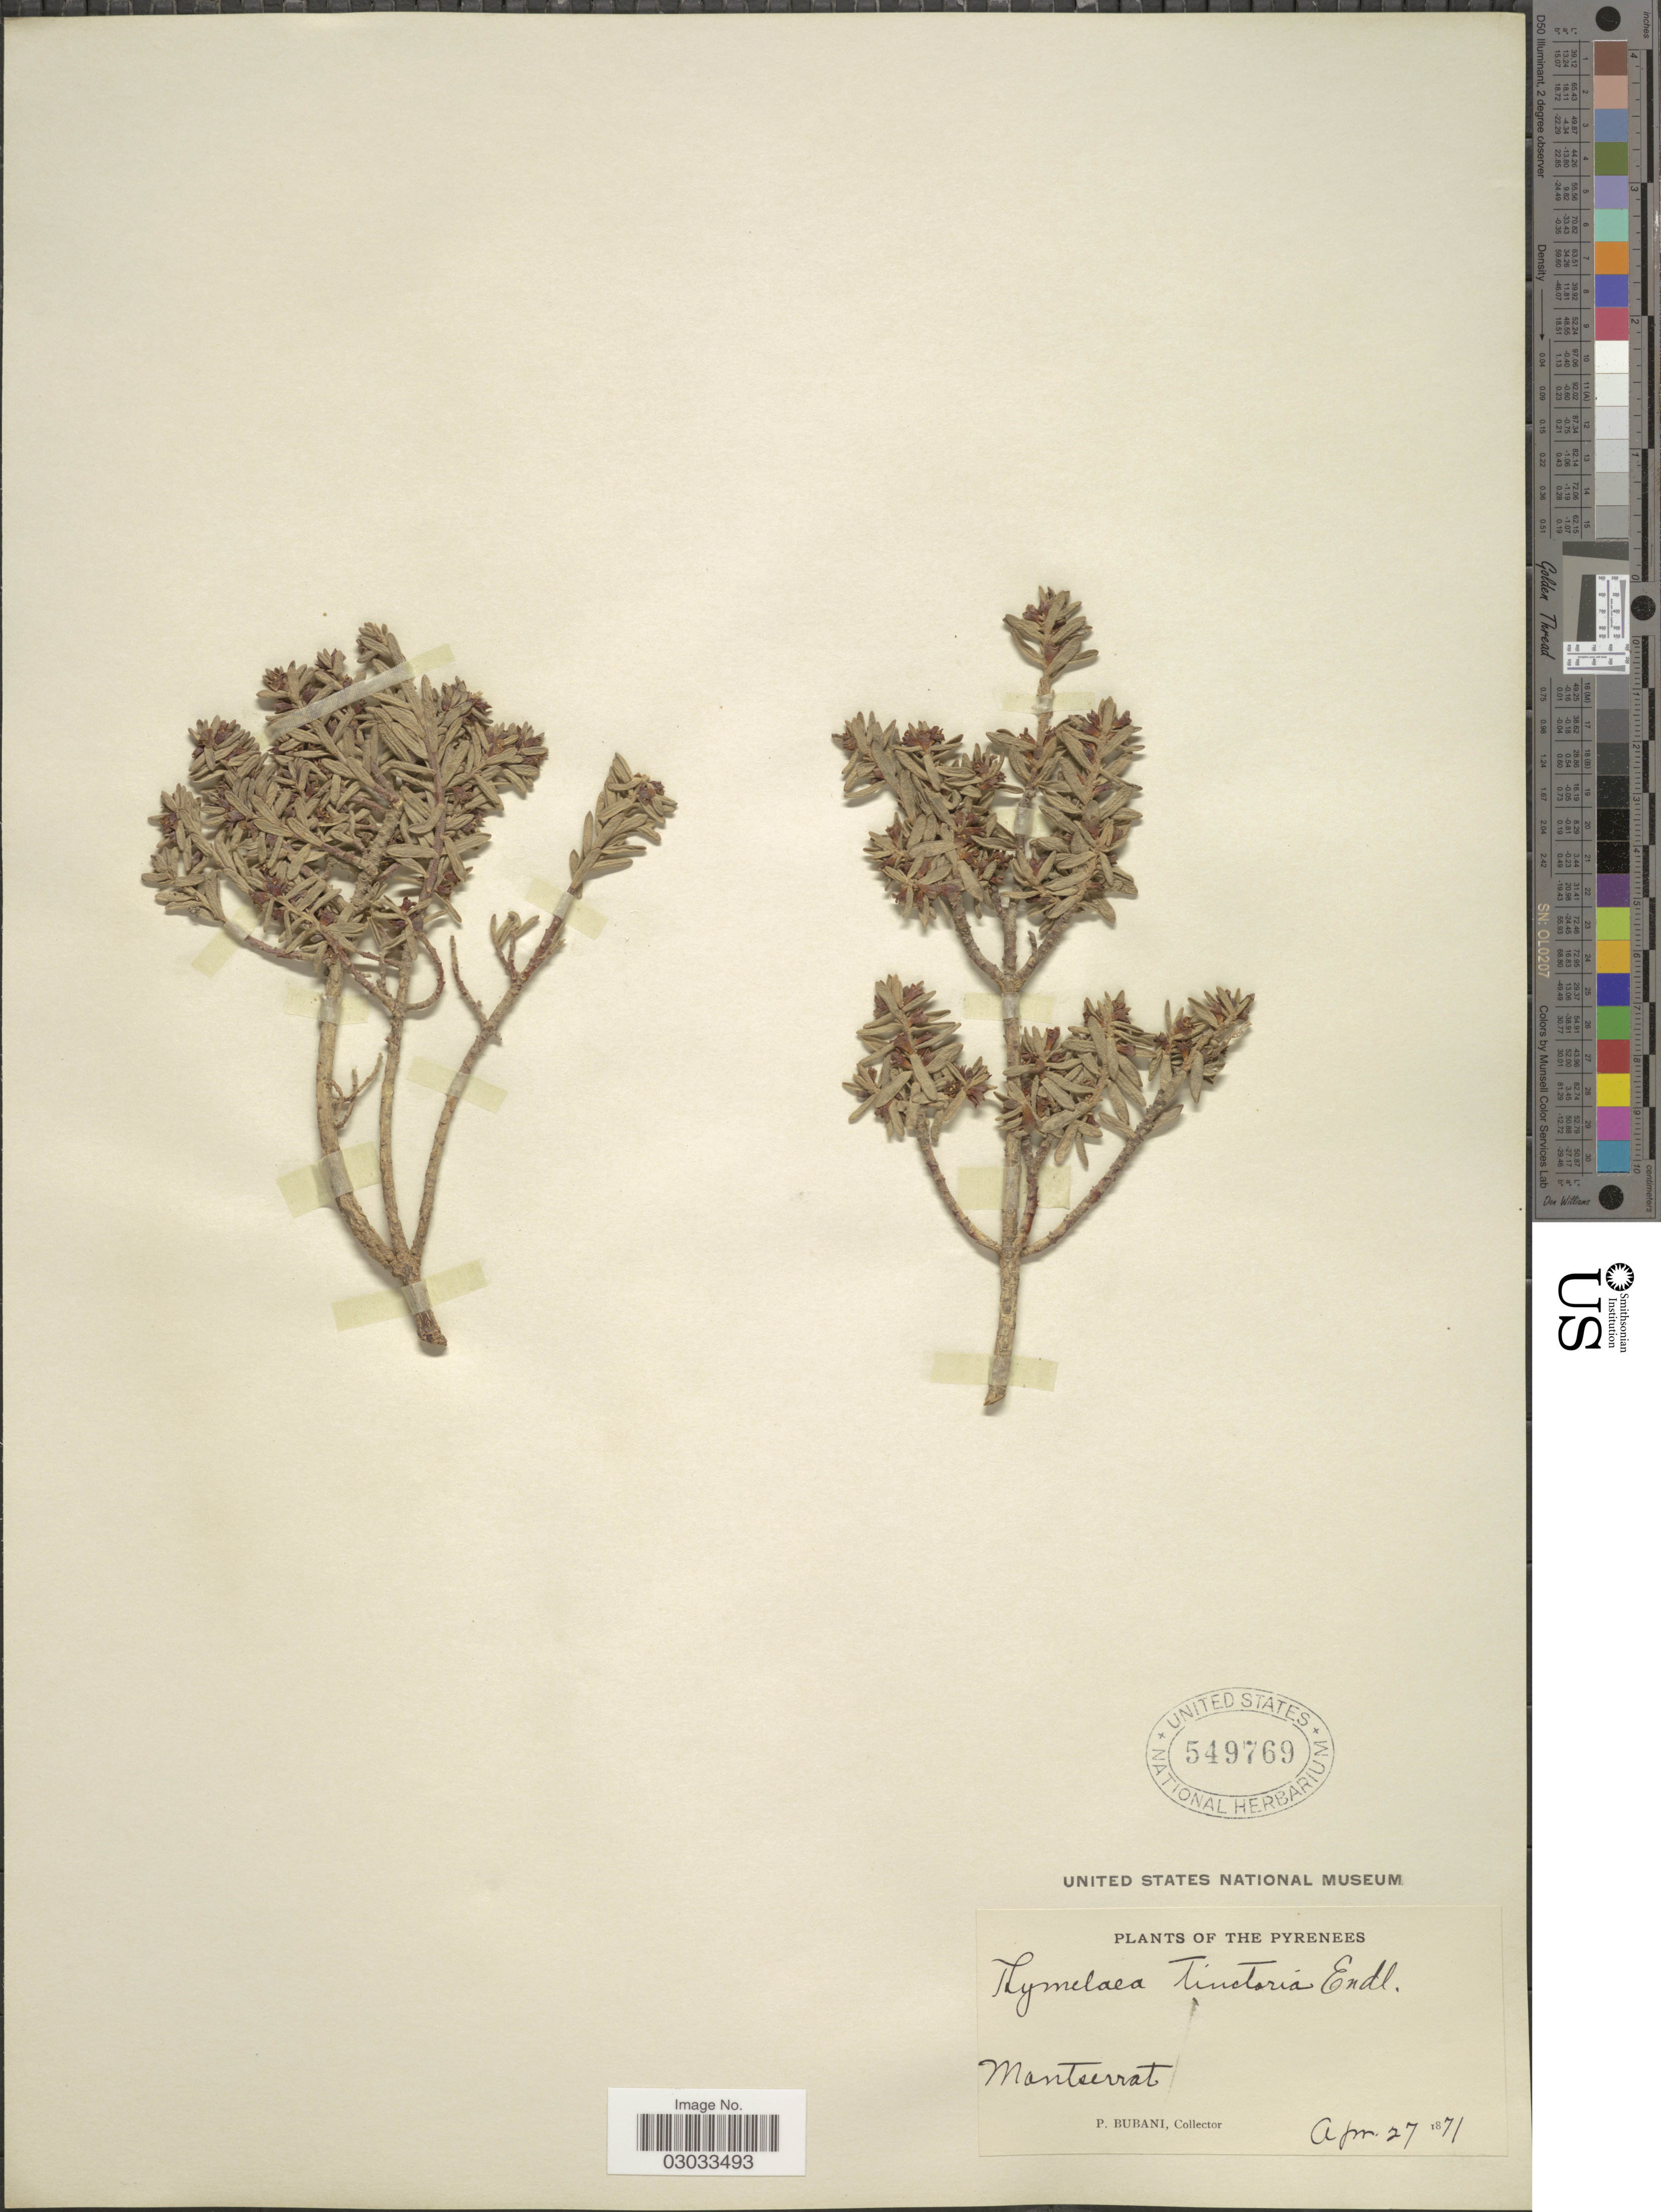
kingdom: Plantae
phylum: Tracheophyta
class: Magnoliopsida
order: Malvales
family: Thymelaeaceae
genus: Thymelaea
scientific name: Thymelaea tinctoria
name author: (Pourr.) Endl.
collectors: P. Bubani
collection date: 1871-04-27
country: Spain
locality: The Pyrenees. Montserrat.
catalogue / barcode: US 549769